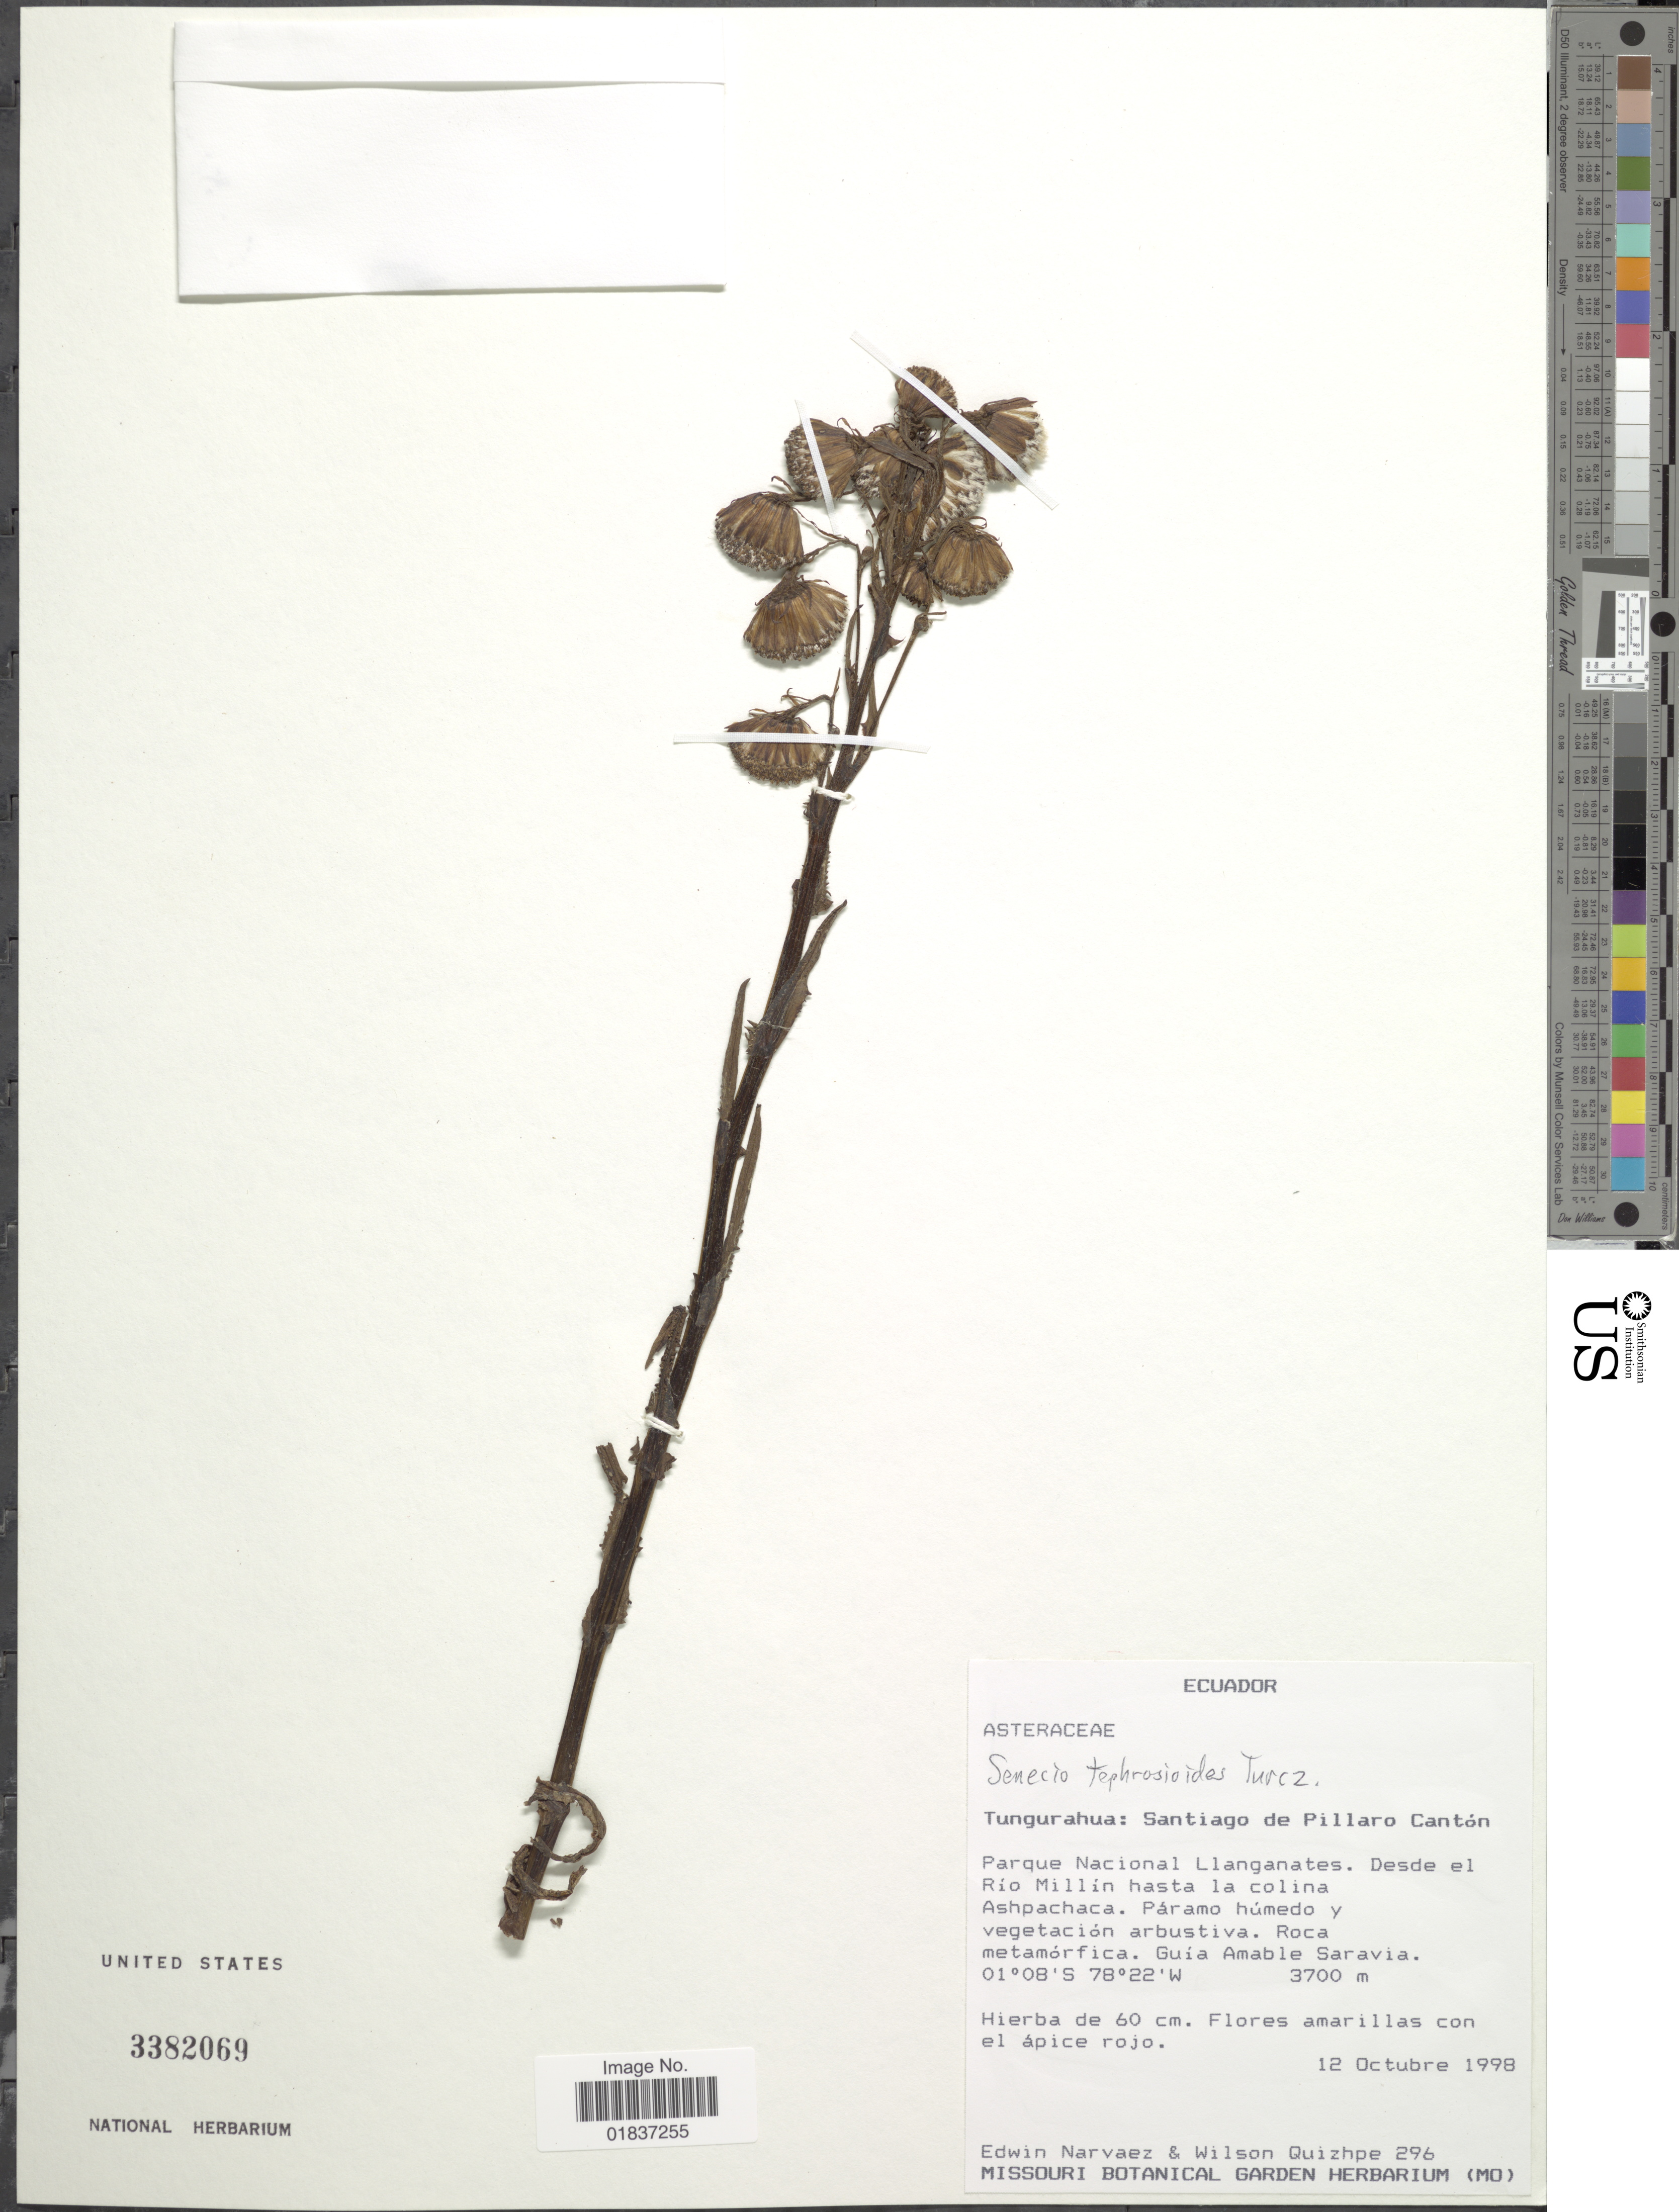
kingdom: Plantae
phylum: Tracheophyta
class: Magnoliopsida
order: Asterales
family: Asteraceae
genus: Senecio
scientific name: Senecio tephrosioides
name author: Turcz.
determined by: Salomon, Luciana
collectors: E. Narváez & W. Quizhpe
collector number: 296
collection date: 1998-10-12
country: Ecuador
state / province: Tungurahua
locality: Tungurahua: Santiago de Pillaro Canto. Parque Nacional Llanganates. Desde el Rio Millin hasta la colina Ashpachaca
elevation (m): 3700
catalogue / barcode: US 3382069